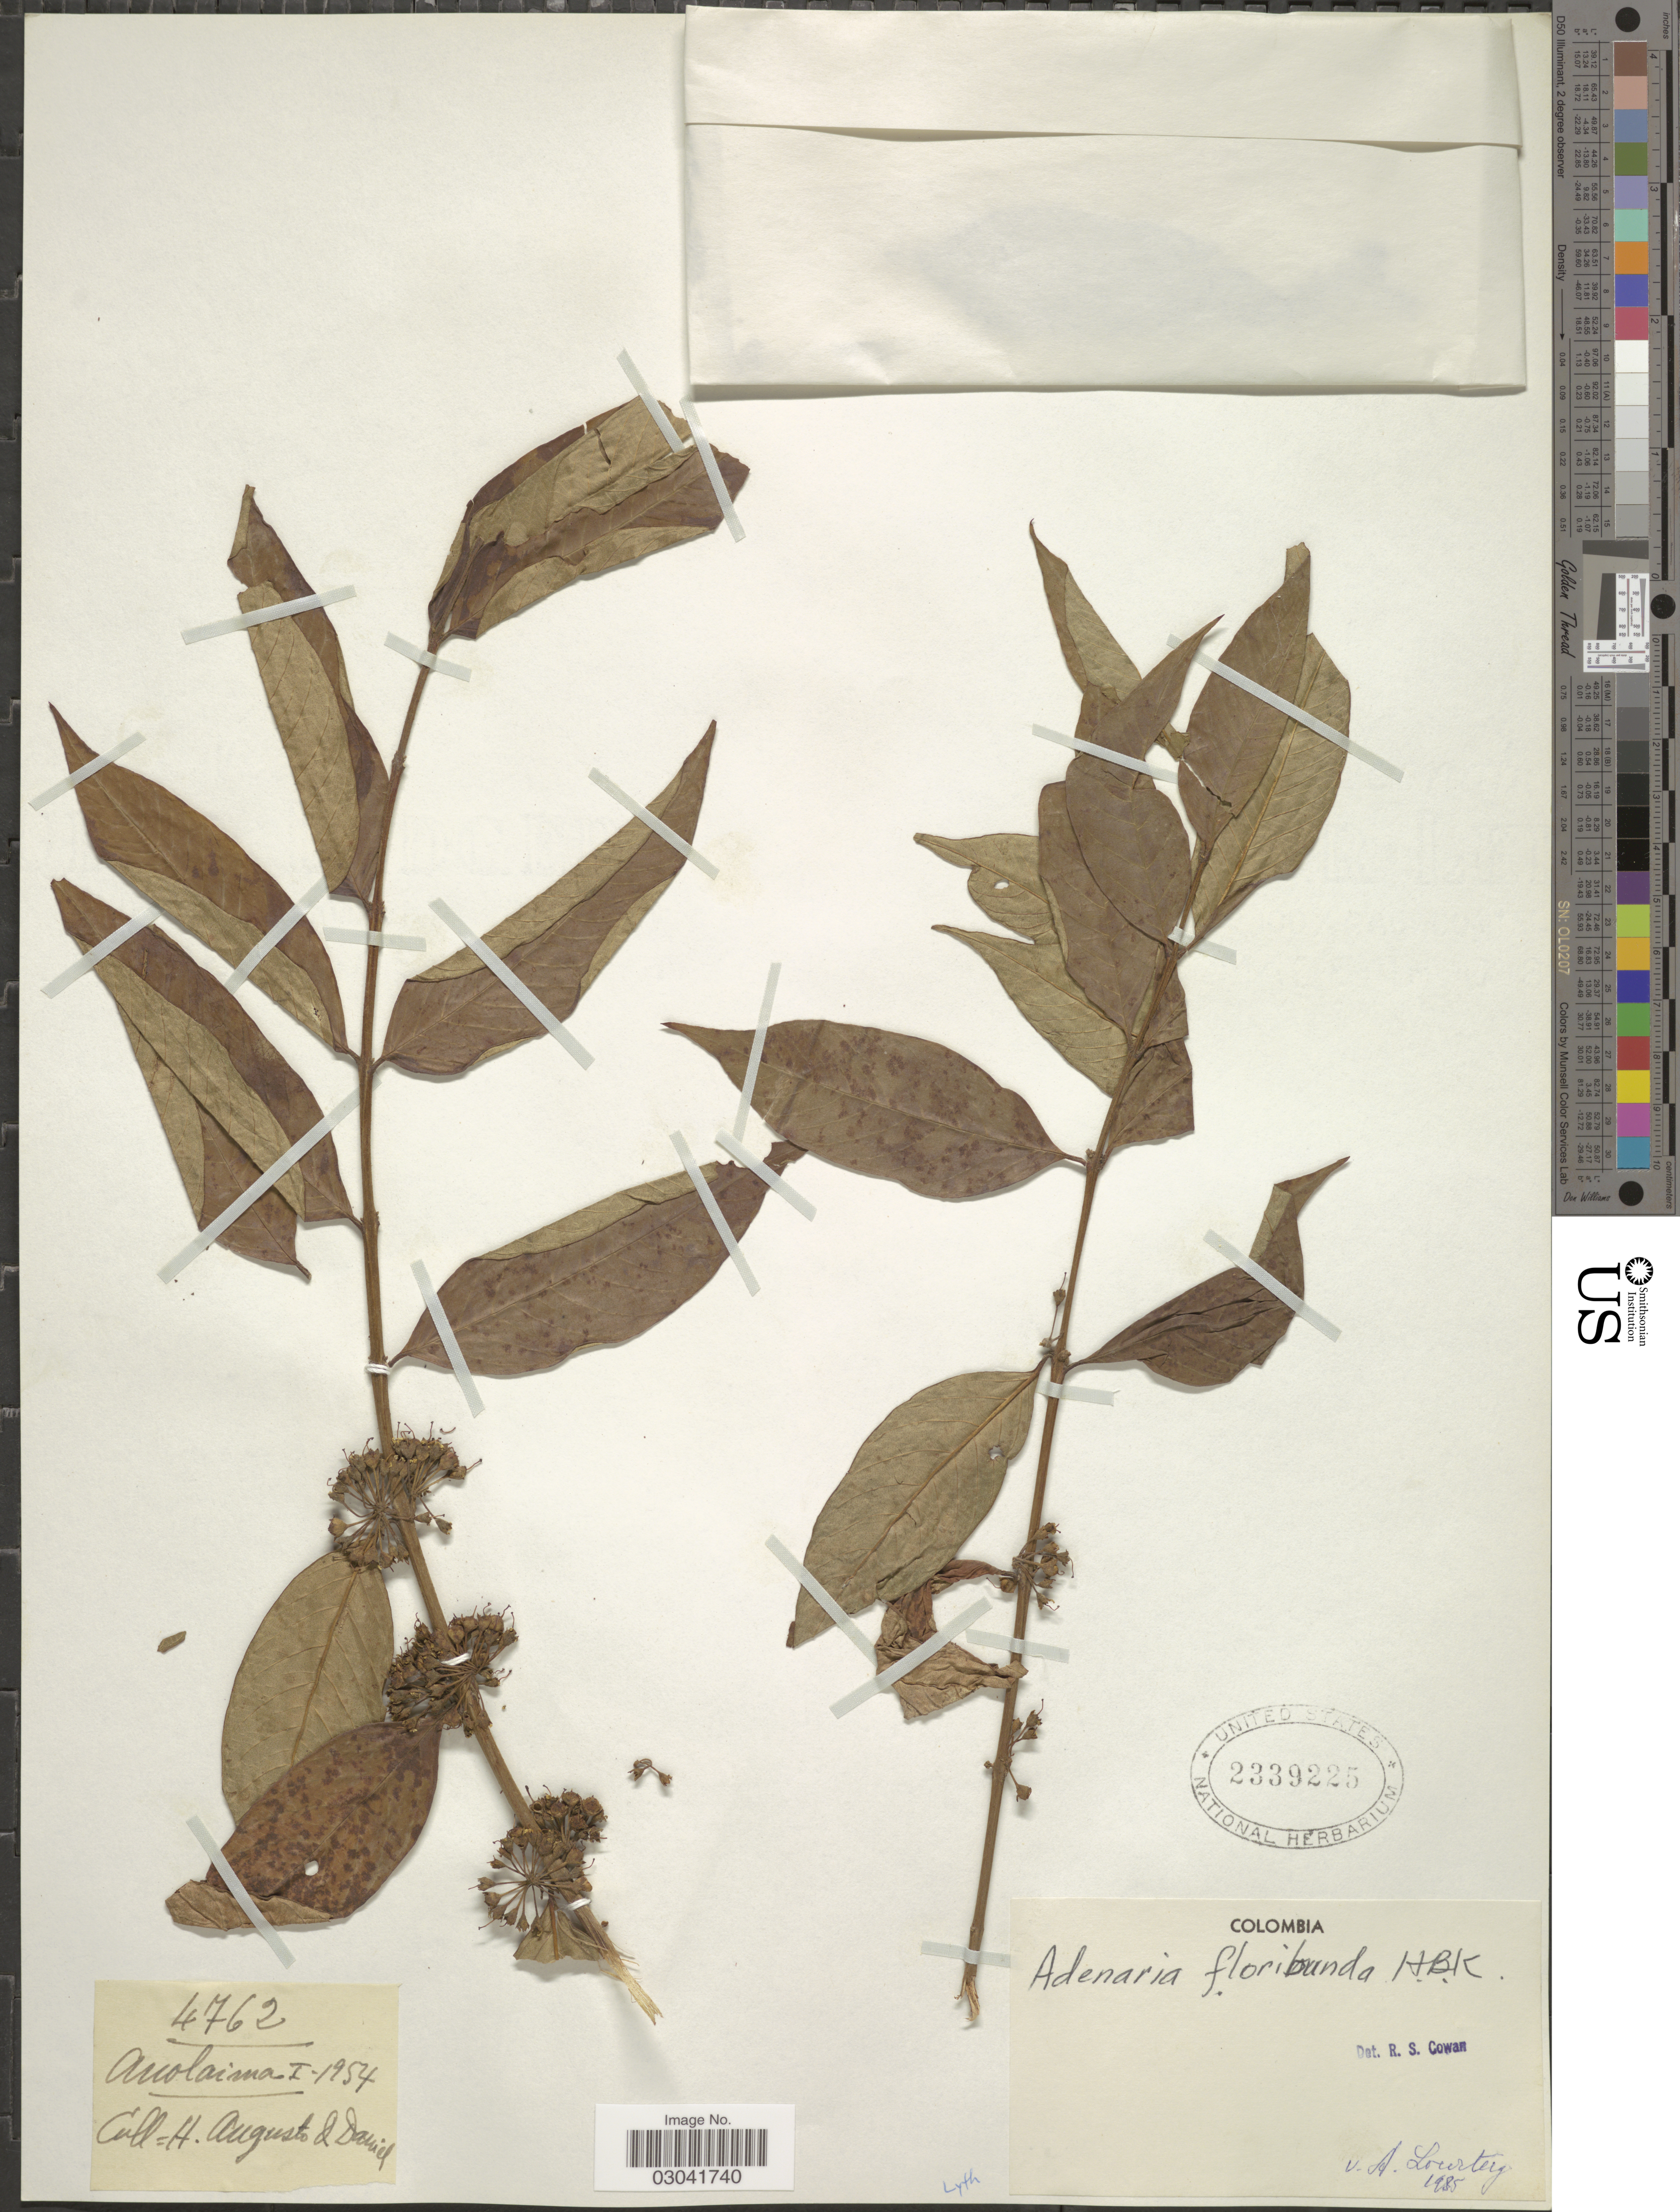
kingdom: Plantae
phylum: Tracheophyta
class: Magnoliopsida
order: Myrtales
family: Lythraceae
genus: Adenaria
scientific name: Adenaria floribunda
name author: Kunth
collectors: H. Augusto & -. Daniel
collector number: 4762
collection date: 1954-01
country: Colombia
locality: Anolaima.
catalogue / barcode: US 2339225